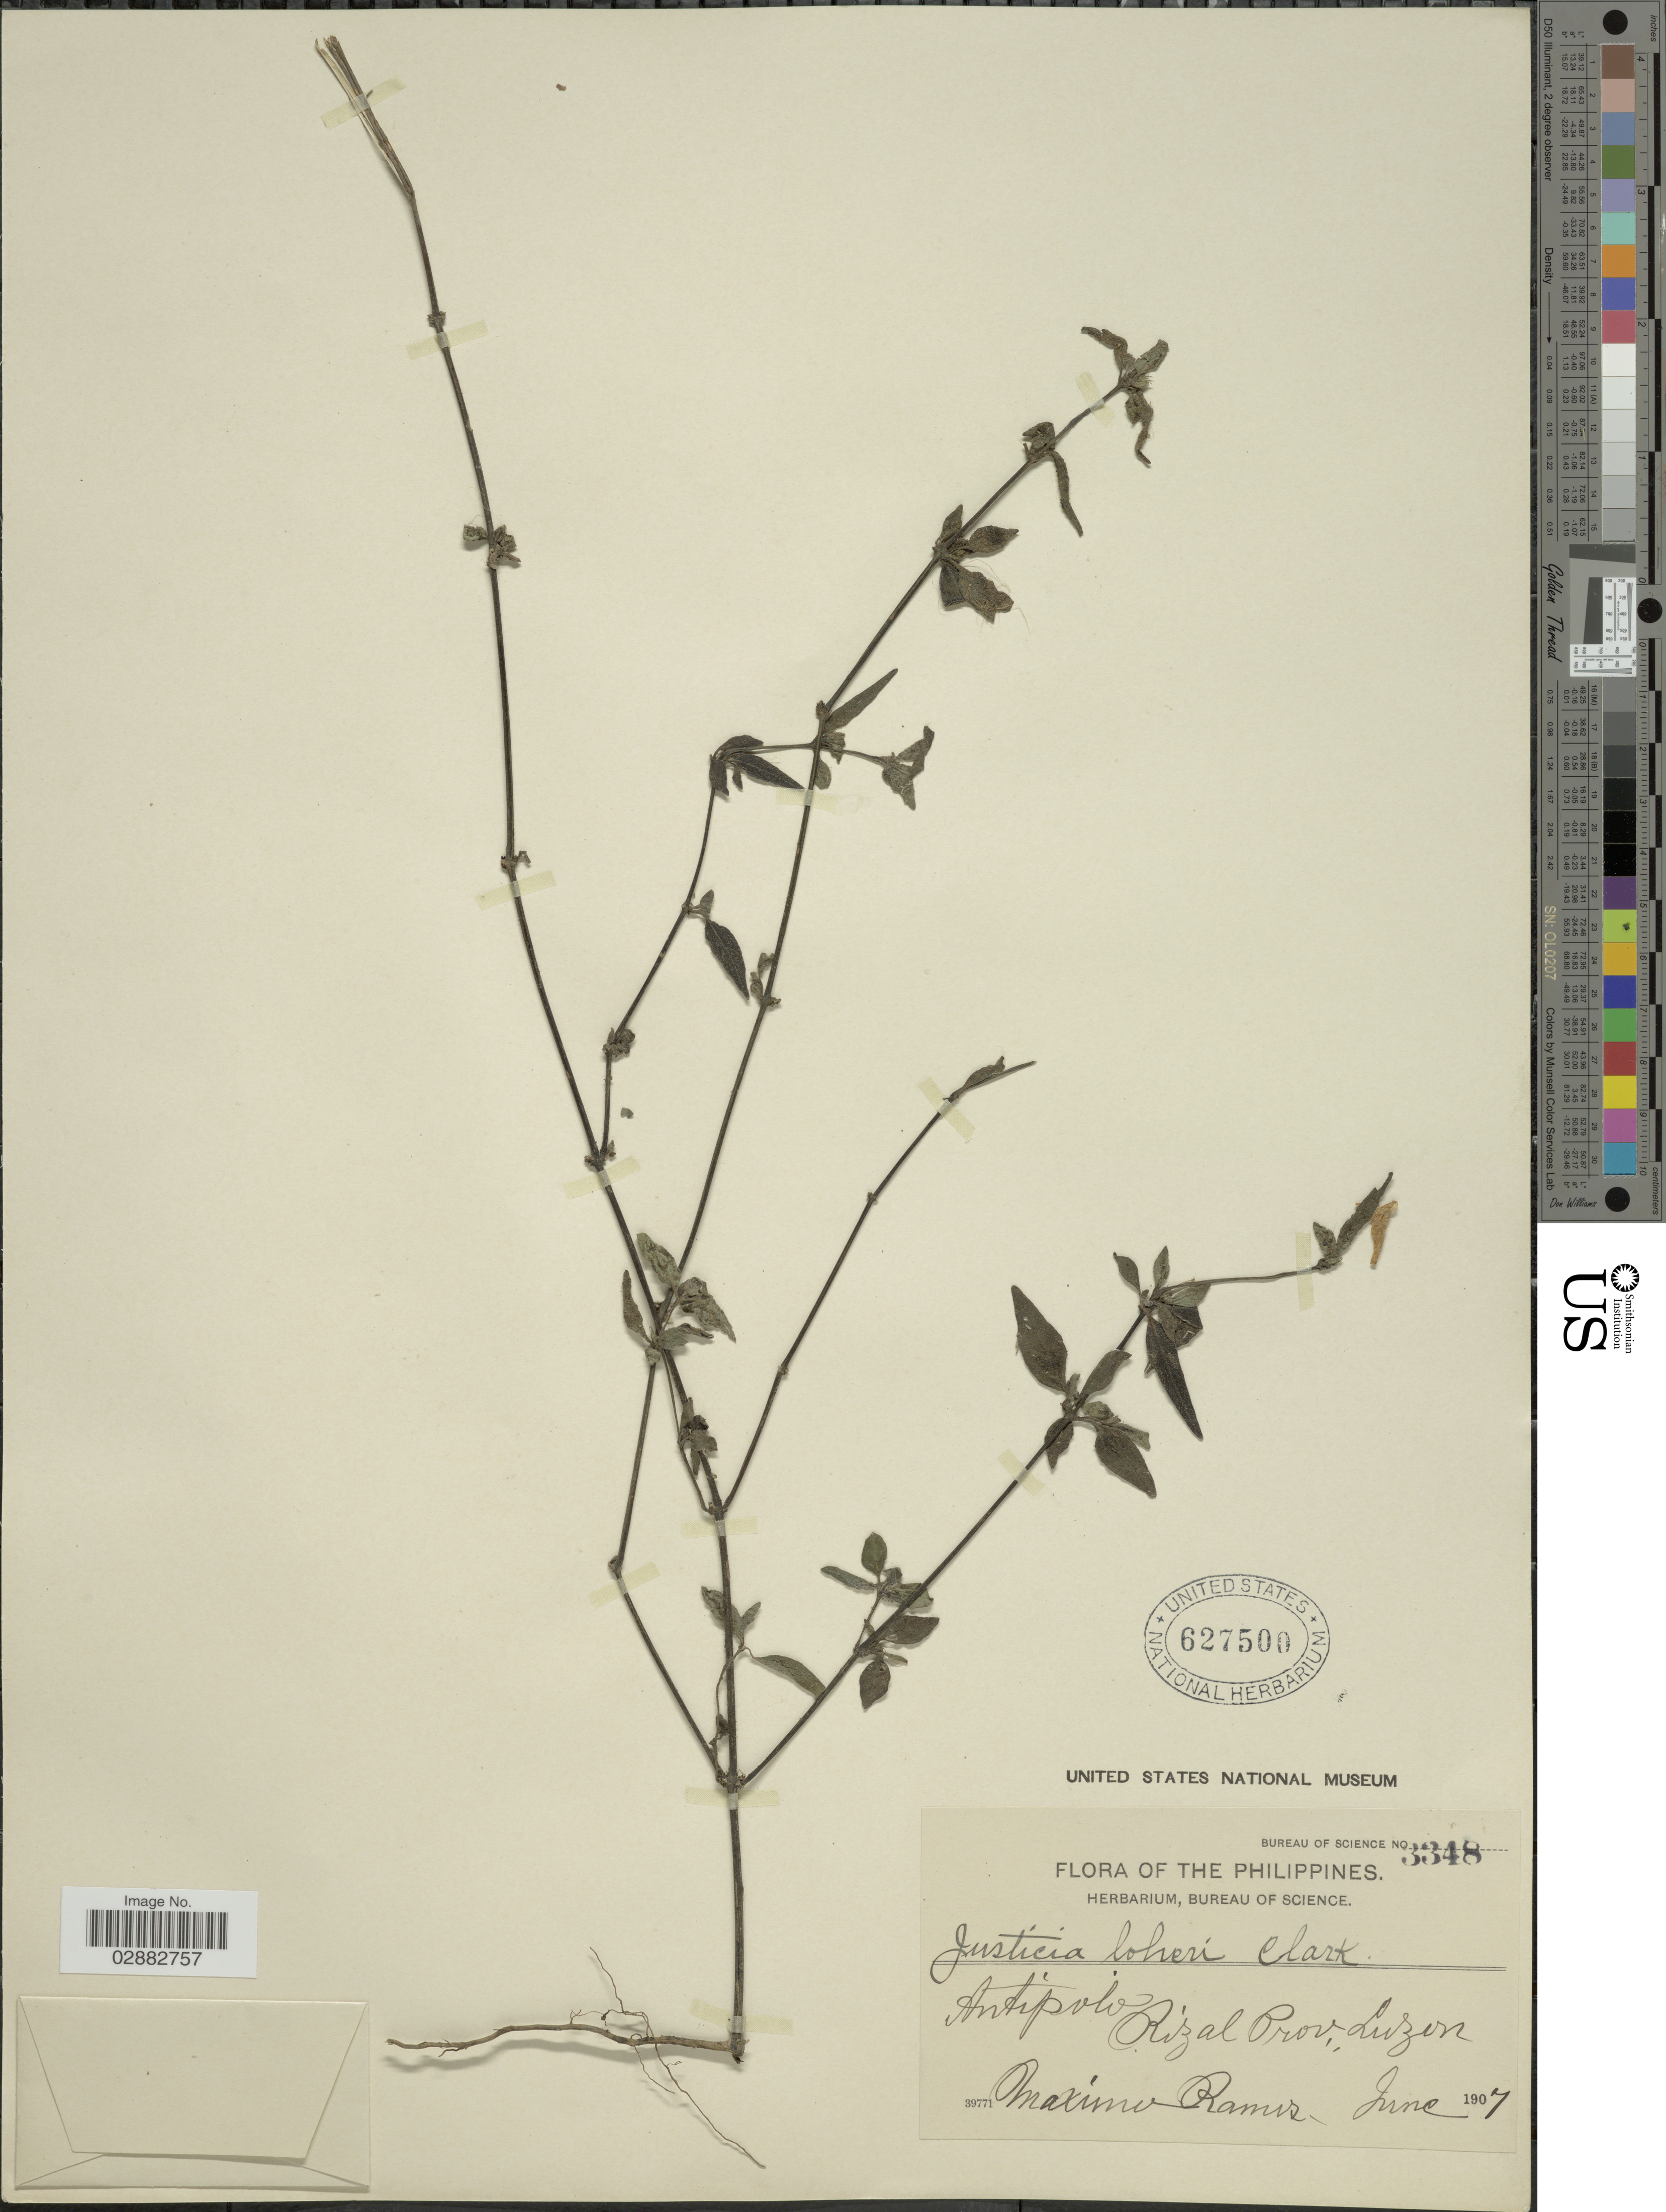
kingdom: Plantae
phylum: Tracheophyta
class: Magnoliopsida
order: Lamiales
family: Acanthaceae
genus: Justicia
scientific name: Justicia loheri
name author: C.B. Clarke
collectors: M. Ramos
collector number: Bureau of Science 3348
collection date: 1907-06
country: Philippines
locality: Antipolo, Rizal Prov., Luzon.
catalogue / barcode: US 627500